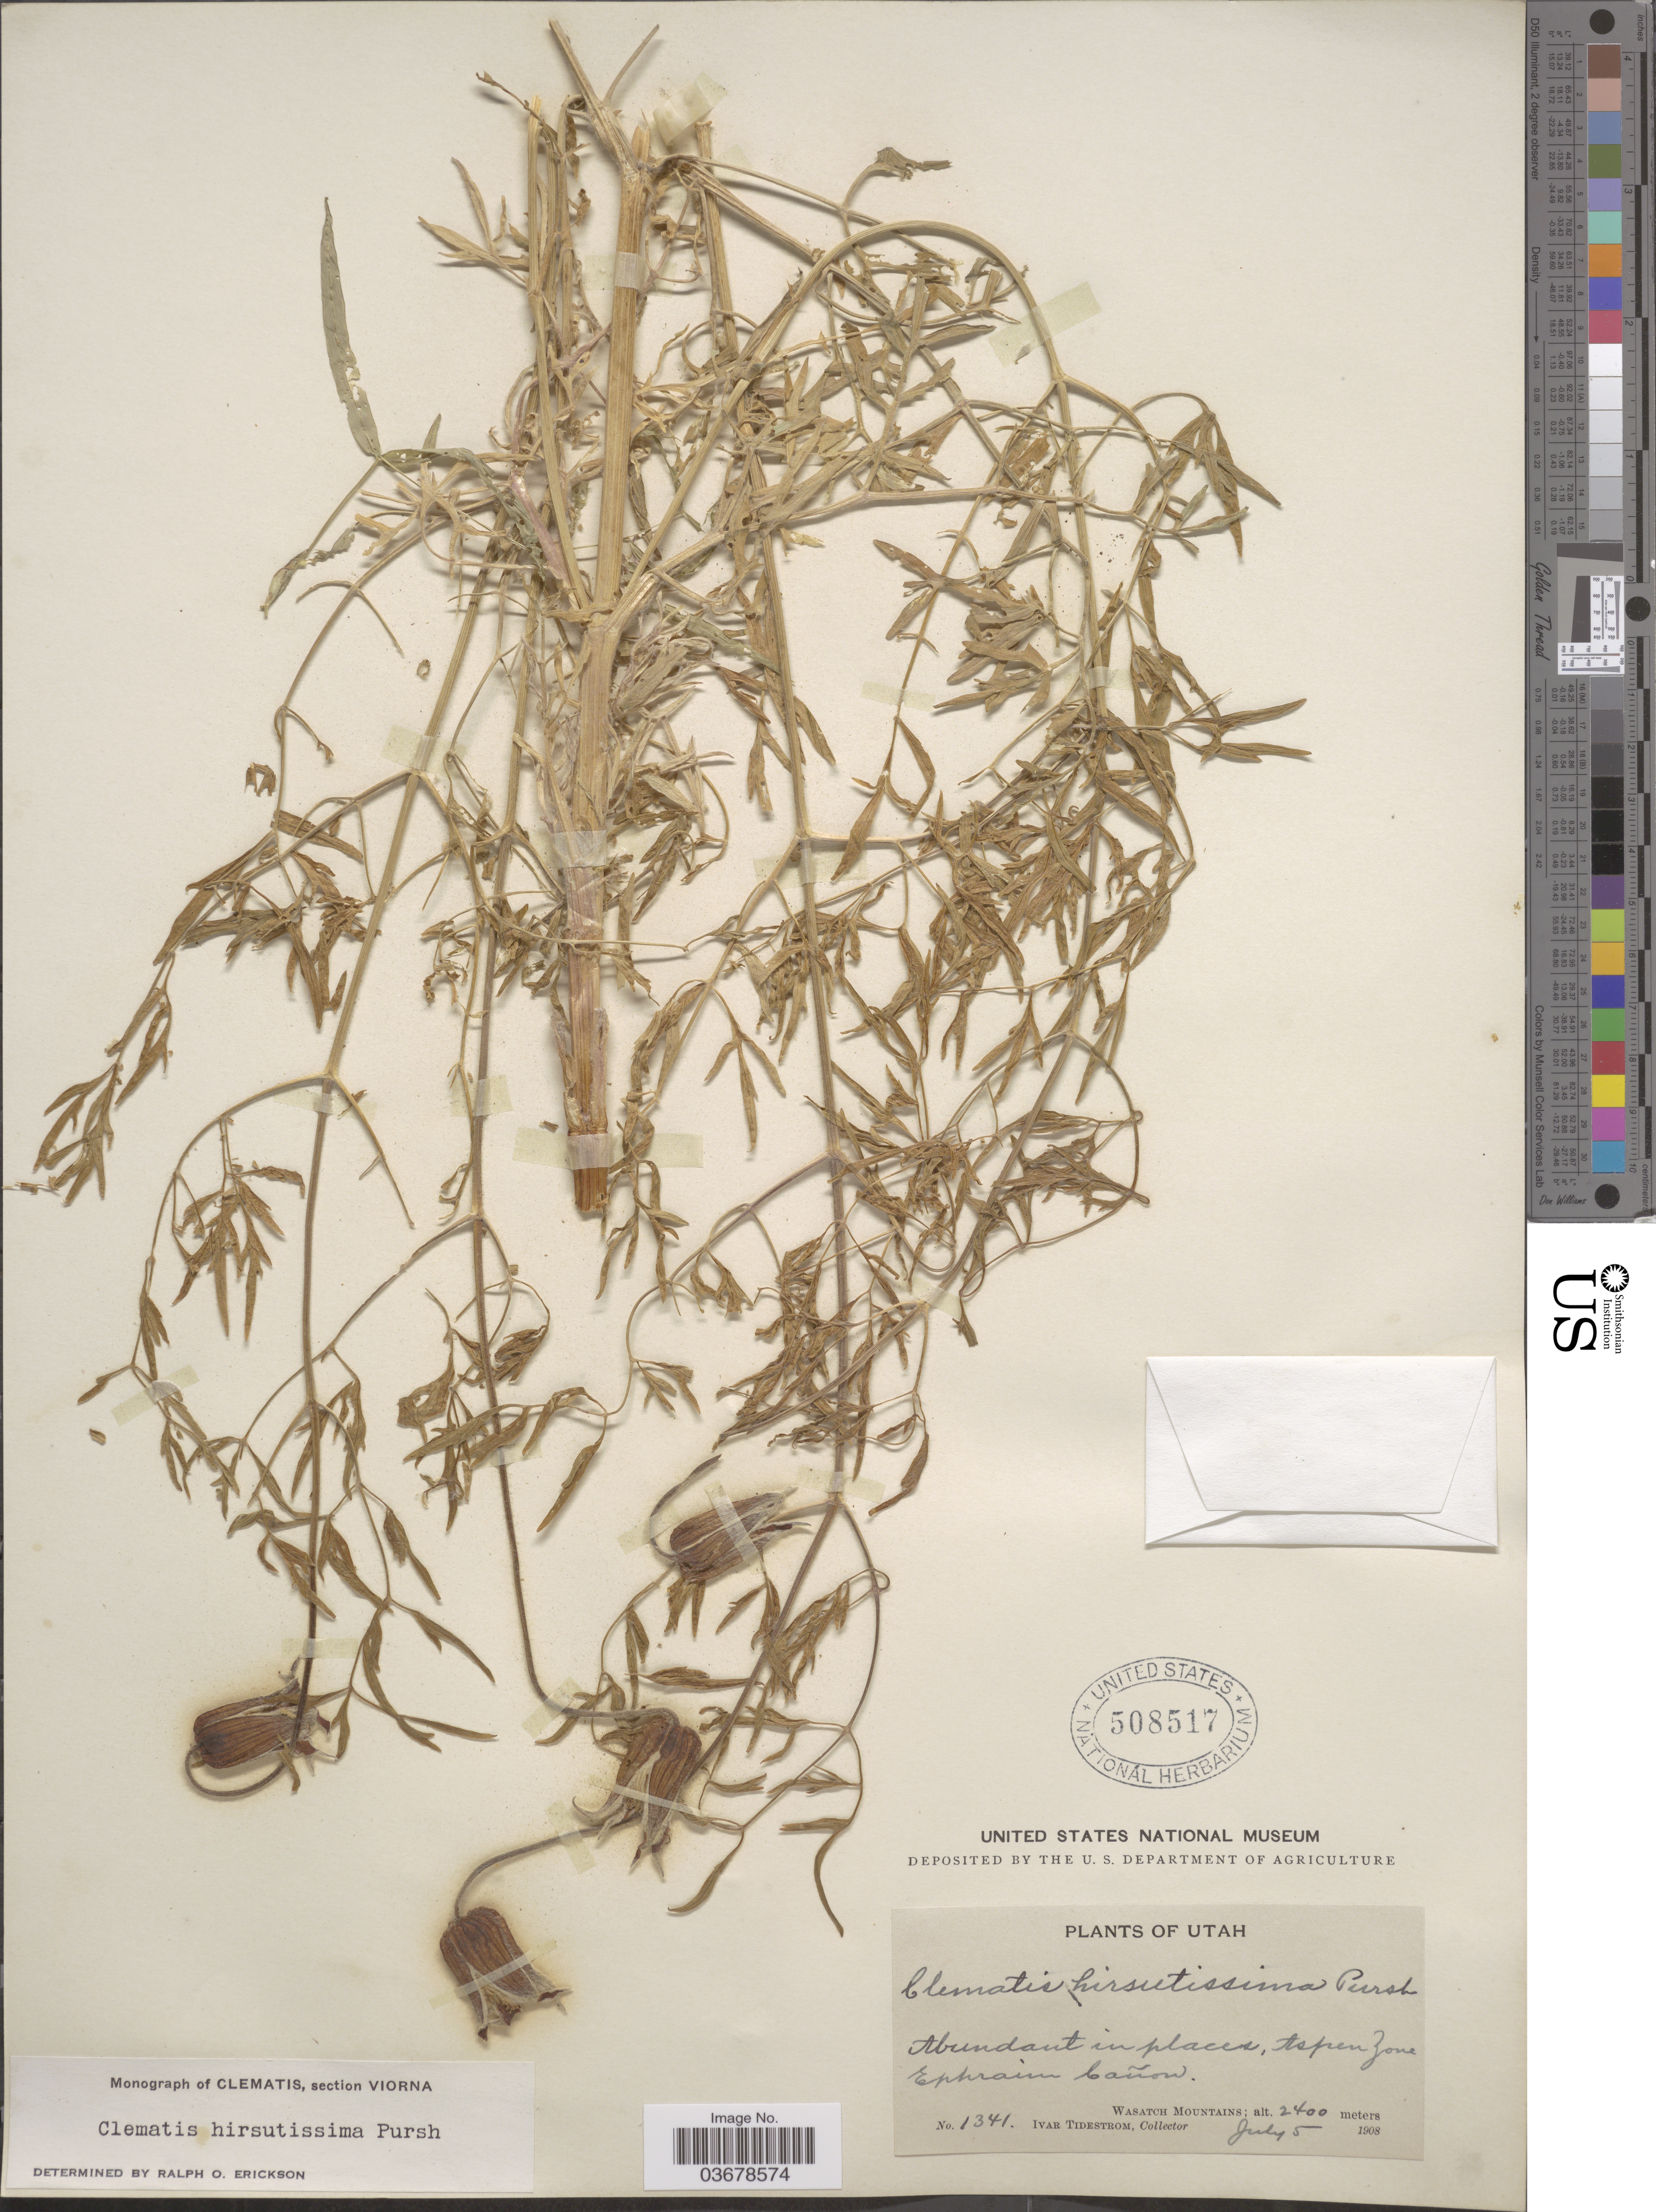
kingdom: Plantae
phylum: Tracheophyta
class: Magnoliopsida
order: Ranunculales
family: Ranunculaceae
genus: Clematis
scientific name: Clematis viorna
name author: L.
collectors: I. F. Tidestrom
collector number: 1341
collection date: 1908-07-05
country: United States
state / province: Utah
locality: Aspen Zone. Ephraim Cañon. Wasatch Mountains.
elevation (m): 2400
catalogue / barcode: US 508517